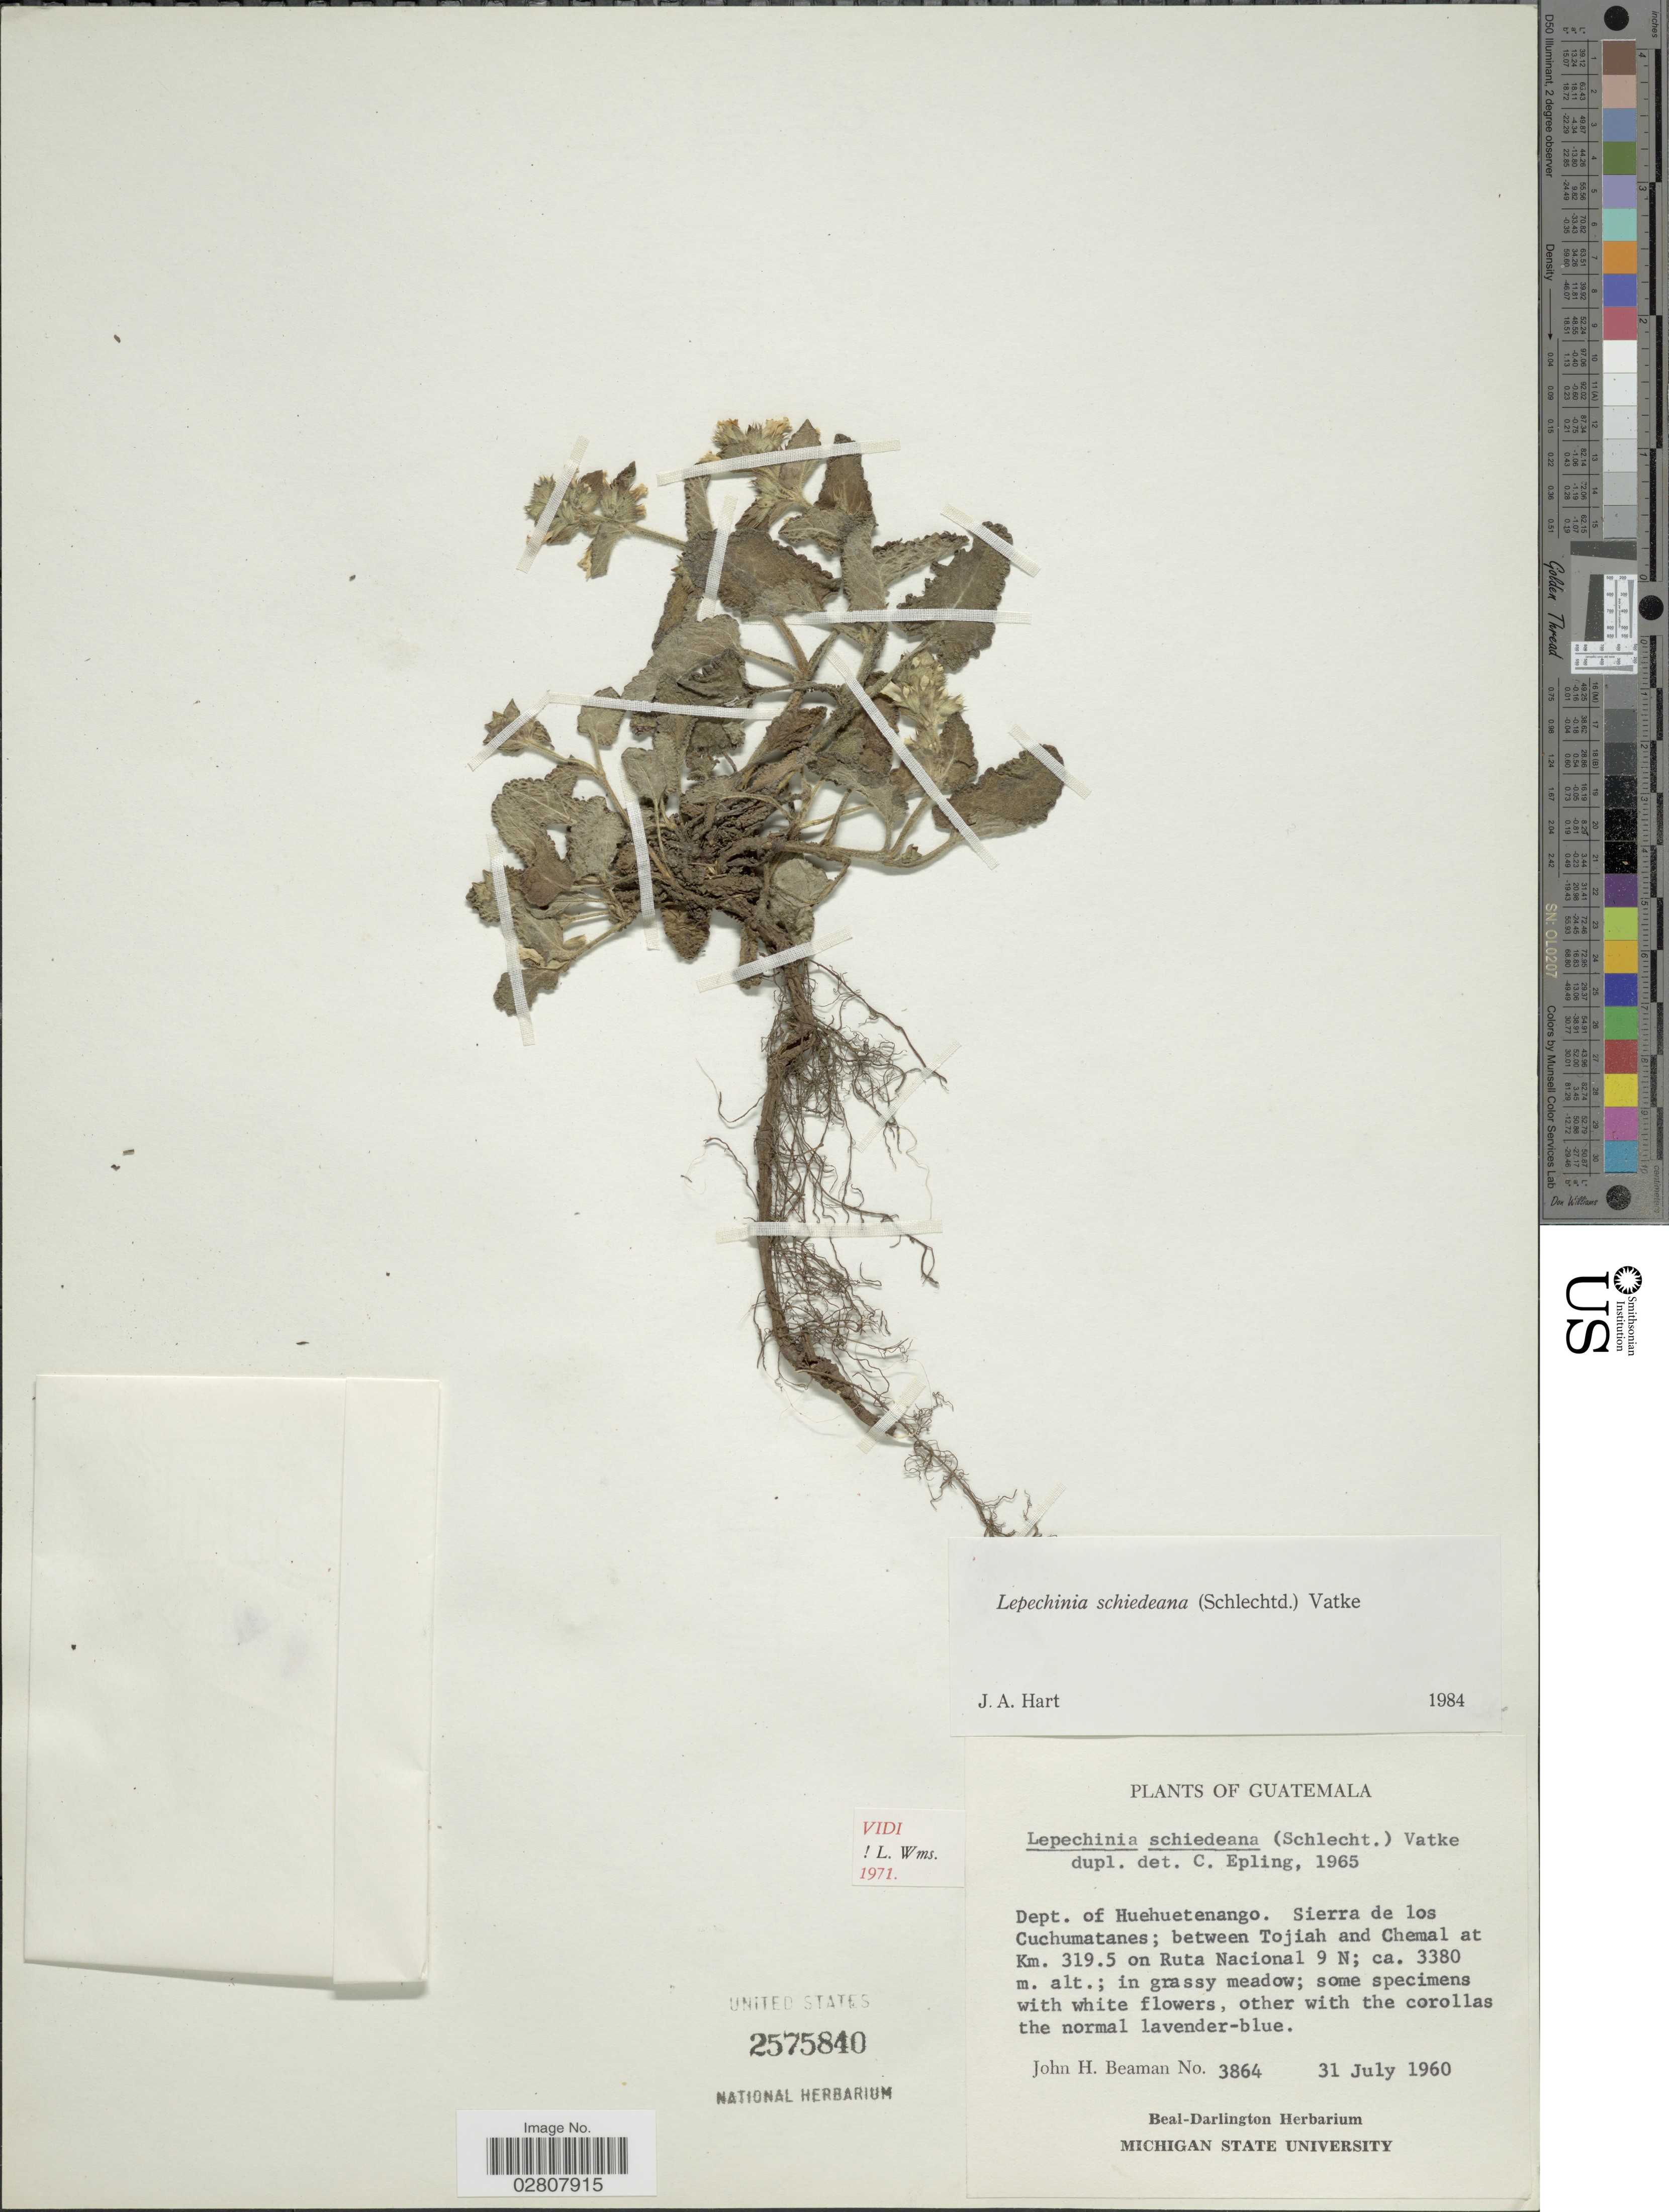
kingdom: Plantae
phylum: Tracheophyta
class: Magnoliopsida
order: Lamiales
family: Lamiaceae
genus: Lepechinia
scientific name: Lepechinia schiedeana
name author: (Schltdl.) Vatke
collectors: J. H. Beaman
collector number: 3864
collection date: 1960-07-31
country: Guatemala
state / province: Huehuetenango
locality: Dept. of Huehetenango. Sierra de los Cuchumatanes; between Tojiah and Chemal at Km. 319.5 on Ruta Nacional 9 N.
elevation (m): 3380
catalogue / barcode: US 2575840